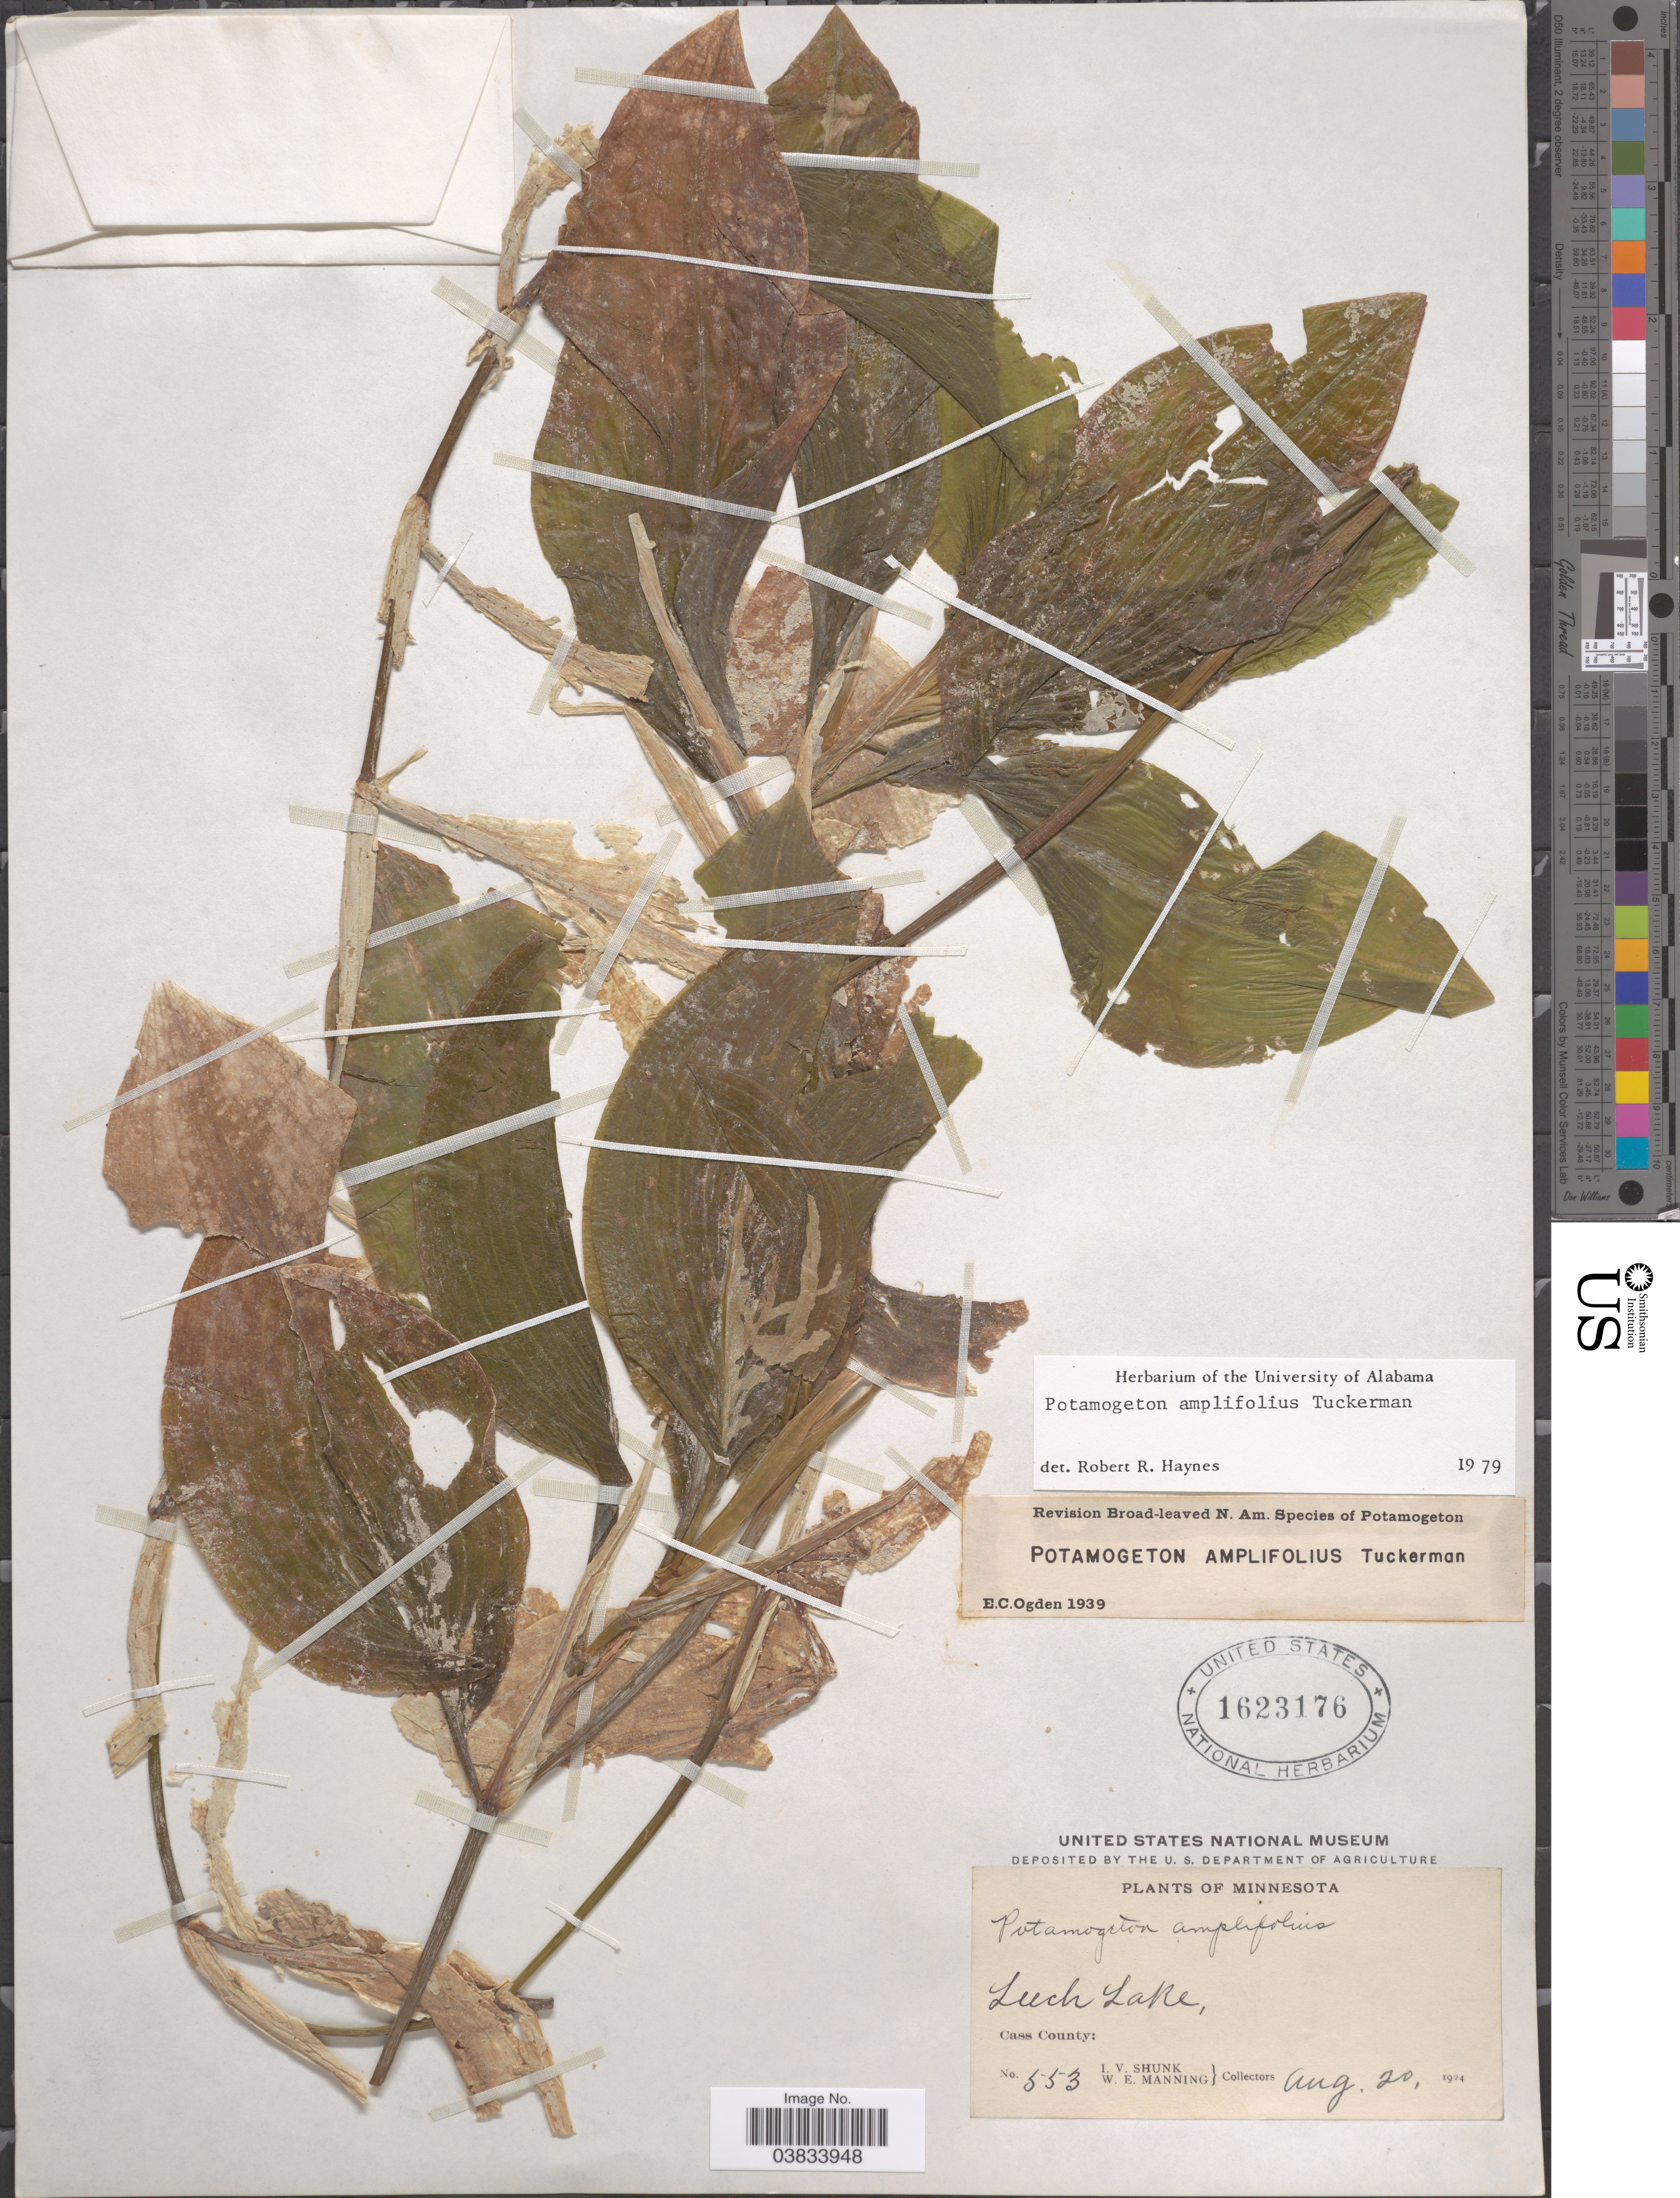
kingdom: Plantae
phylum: Tracheophyta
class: Liliopsida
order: Alismatales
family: Potamogetonaceae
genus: Potamogeton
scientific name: Potamogeton amplifolius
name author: Tuckerm.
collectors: I. Schunk & W. Manning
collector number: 553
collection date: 1924-08-20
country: United States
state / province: Minnesota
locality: Leech Lake. Cass County.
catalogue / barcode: US 1623176